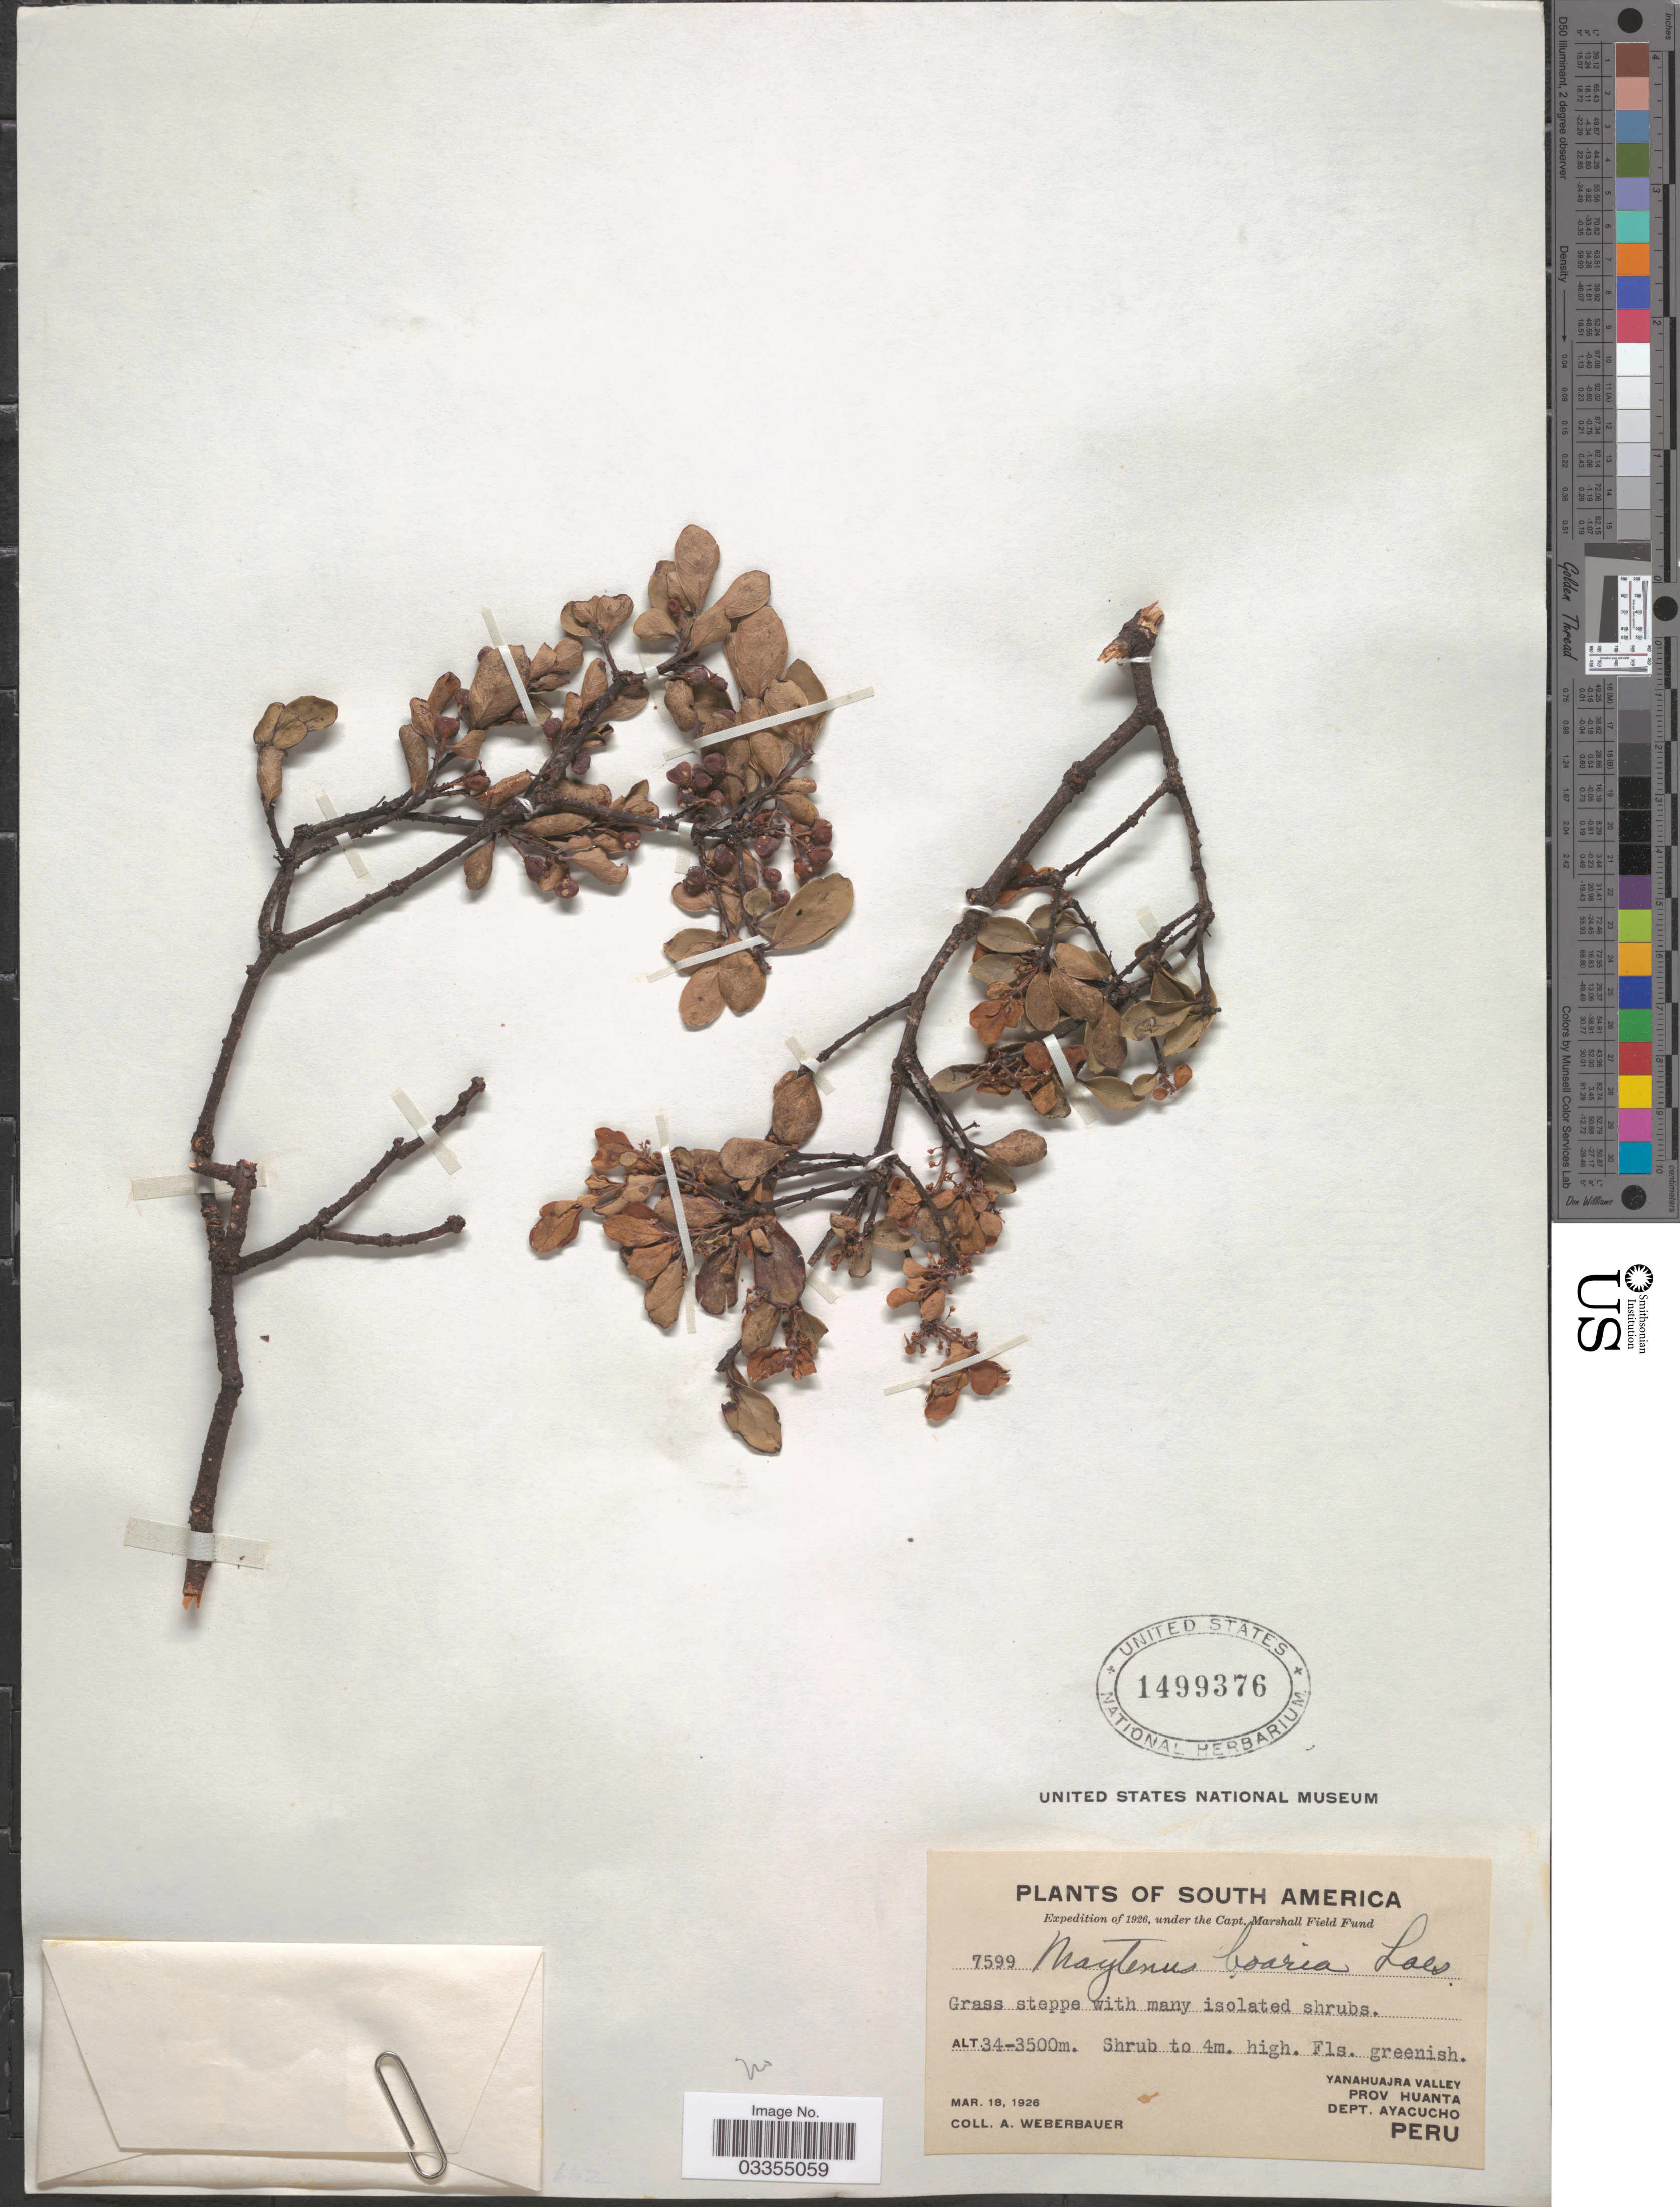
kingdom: Plantae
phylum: Tracheophyta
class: Magnoliopsida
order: Celastrales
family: Celastraceae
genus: Maytenus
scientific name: Maytenus sp.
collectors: A. Weberbauer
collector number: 7599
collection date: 1926-03-18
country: Peru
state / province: Ayacucho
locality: Yanahuajra Valley. Prov. Huanta. Dept. Ayacucho.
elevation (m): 3400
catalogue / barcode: US 1499376